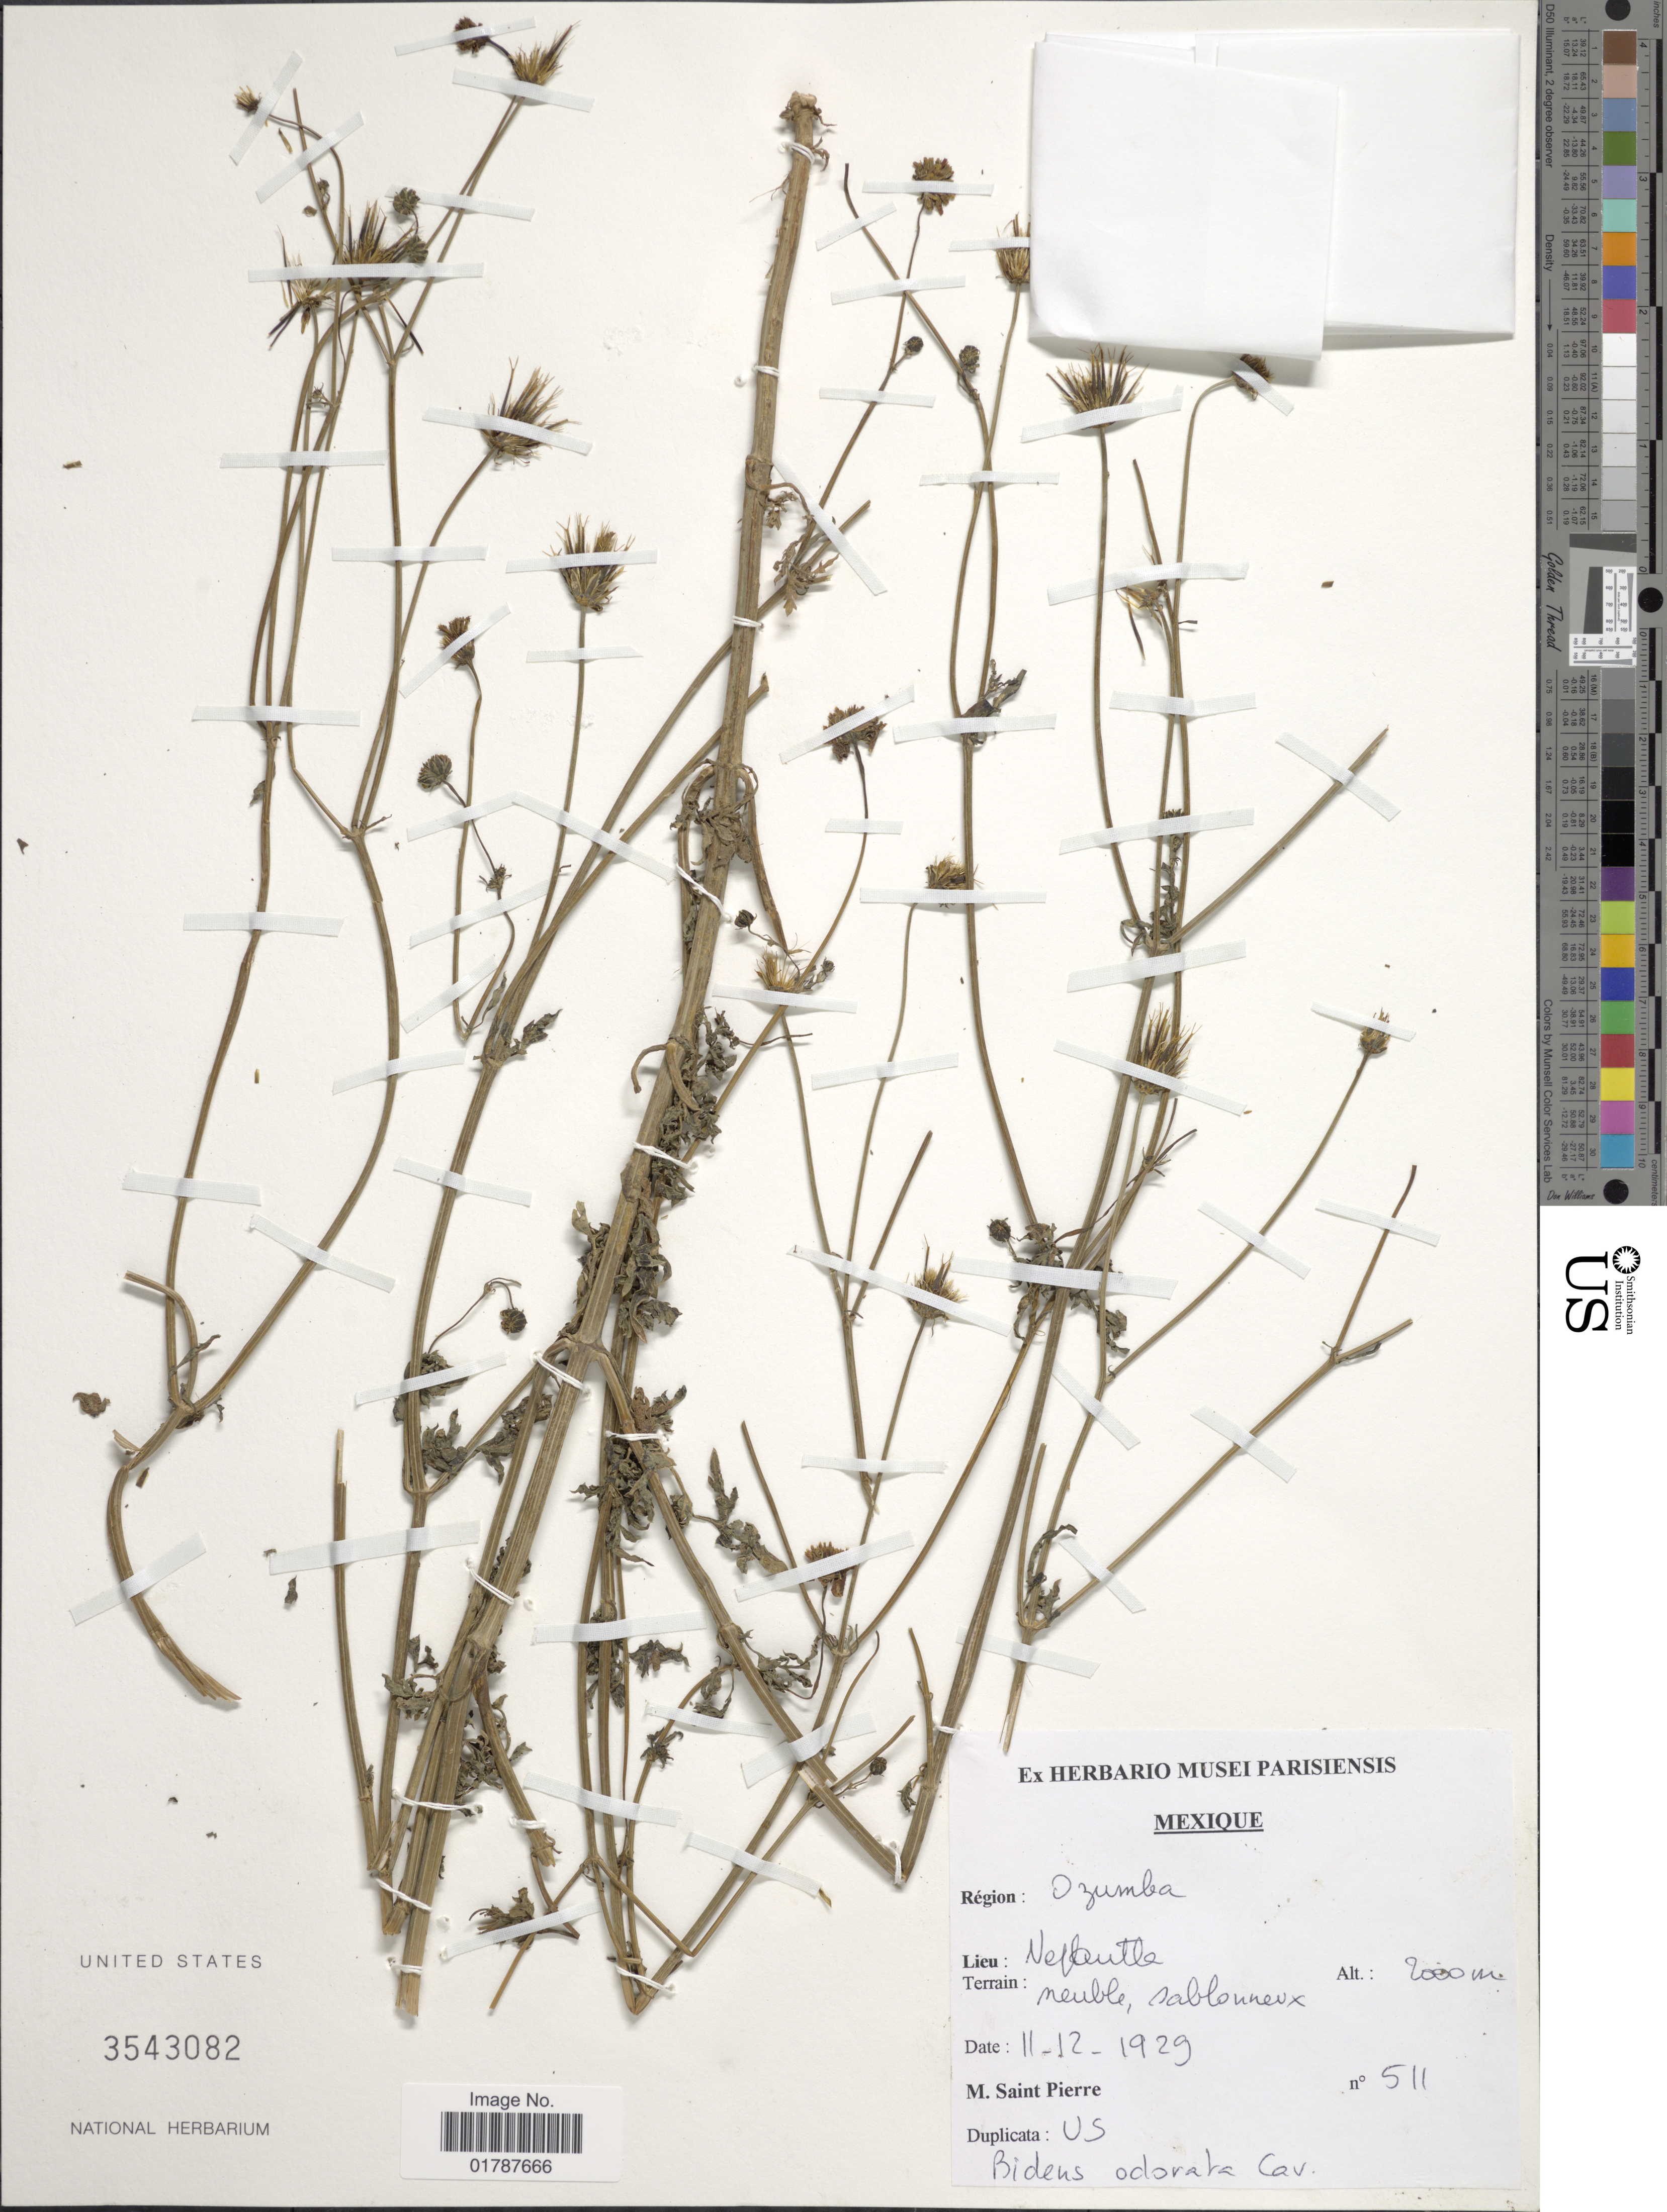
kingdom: Plantae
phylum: Tracheophyta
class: Magnoliopsida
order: Asterales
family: Asteraceae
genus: Bidens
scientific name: Bidens pilosa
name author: L.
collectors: M. Saint-Pierre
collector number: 511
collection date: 1929-12-11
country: Mexico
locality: Region: Ozumba, Lieu: Nequitla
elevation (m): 2000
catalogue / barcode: US 3543082